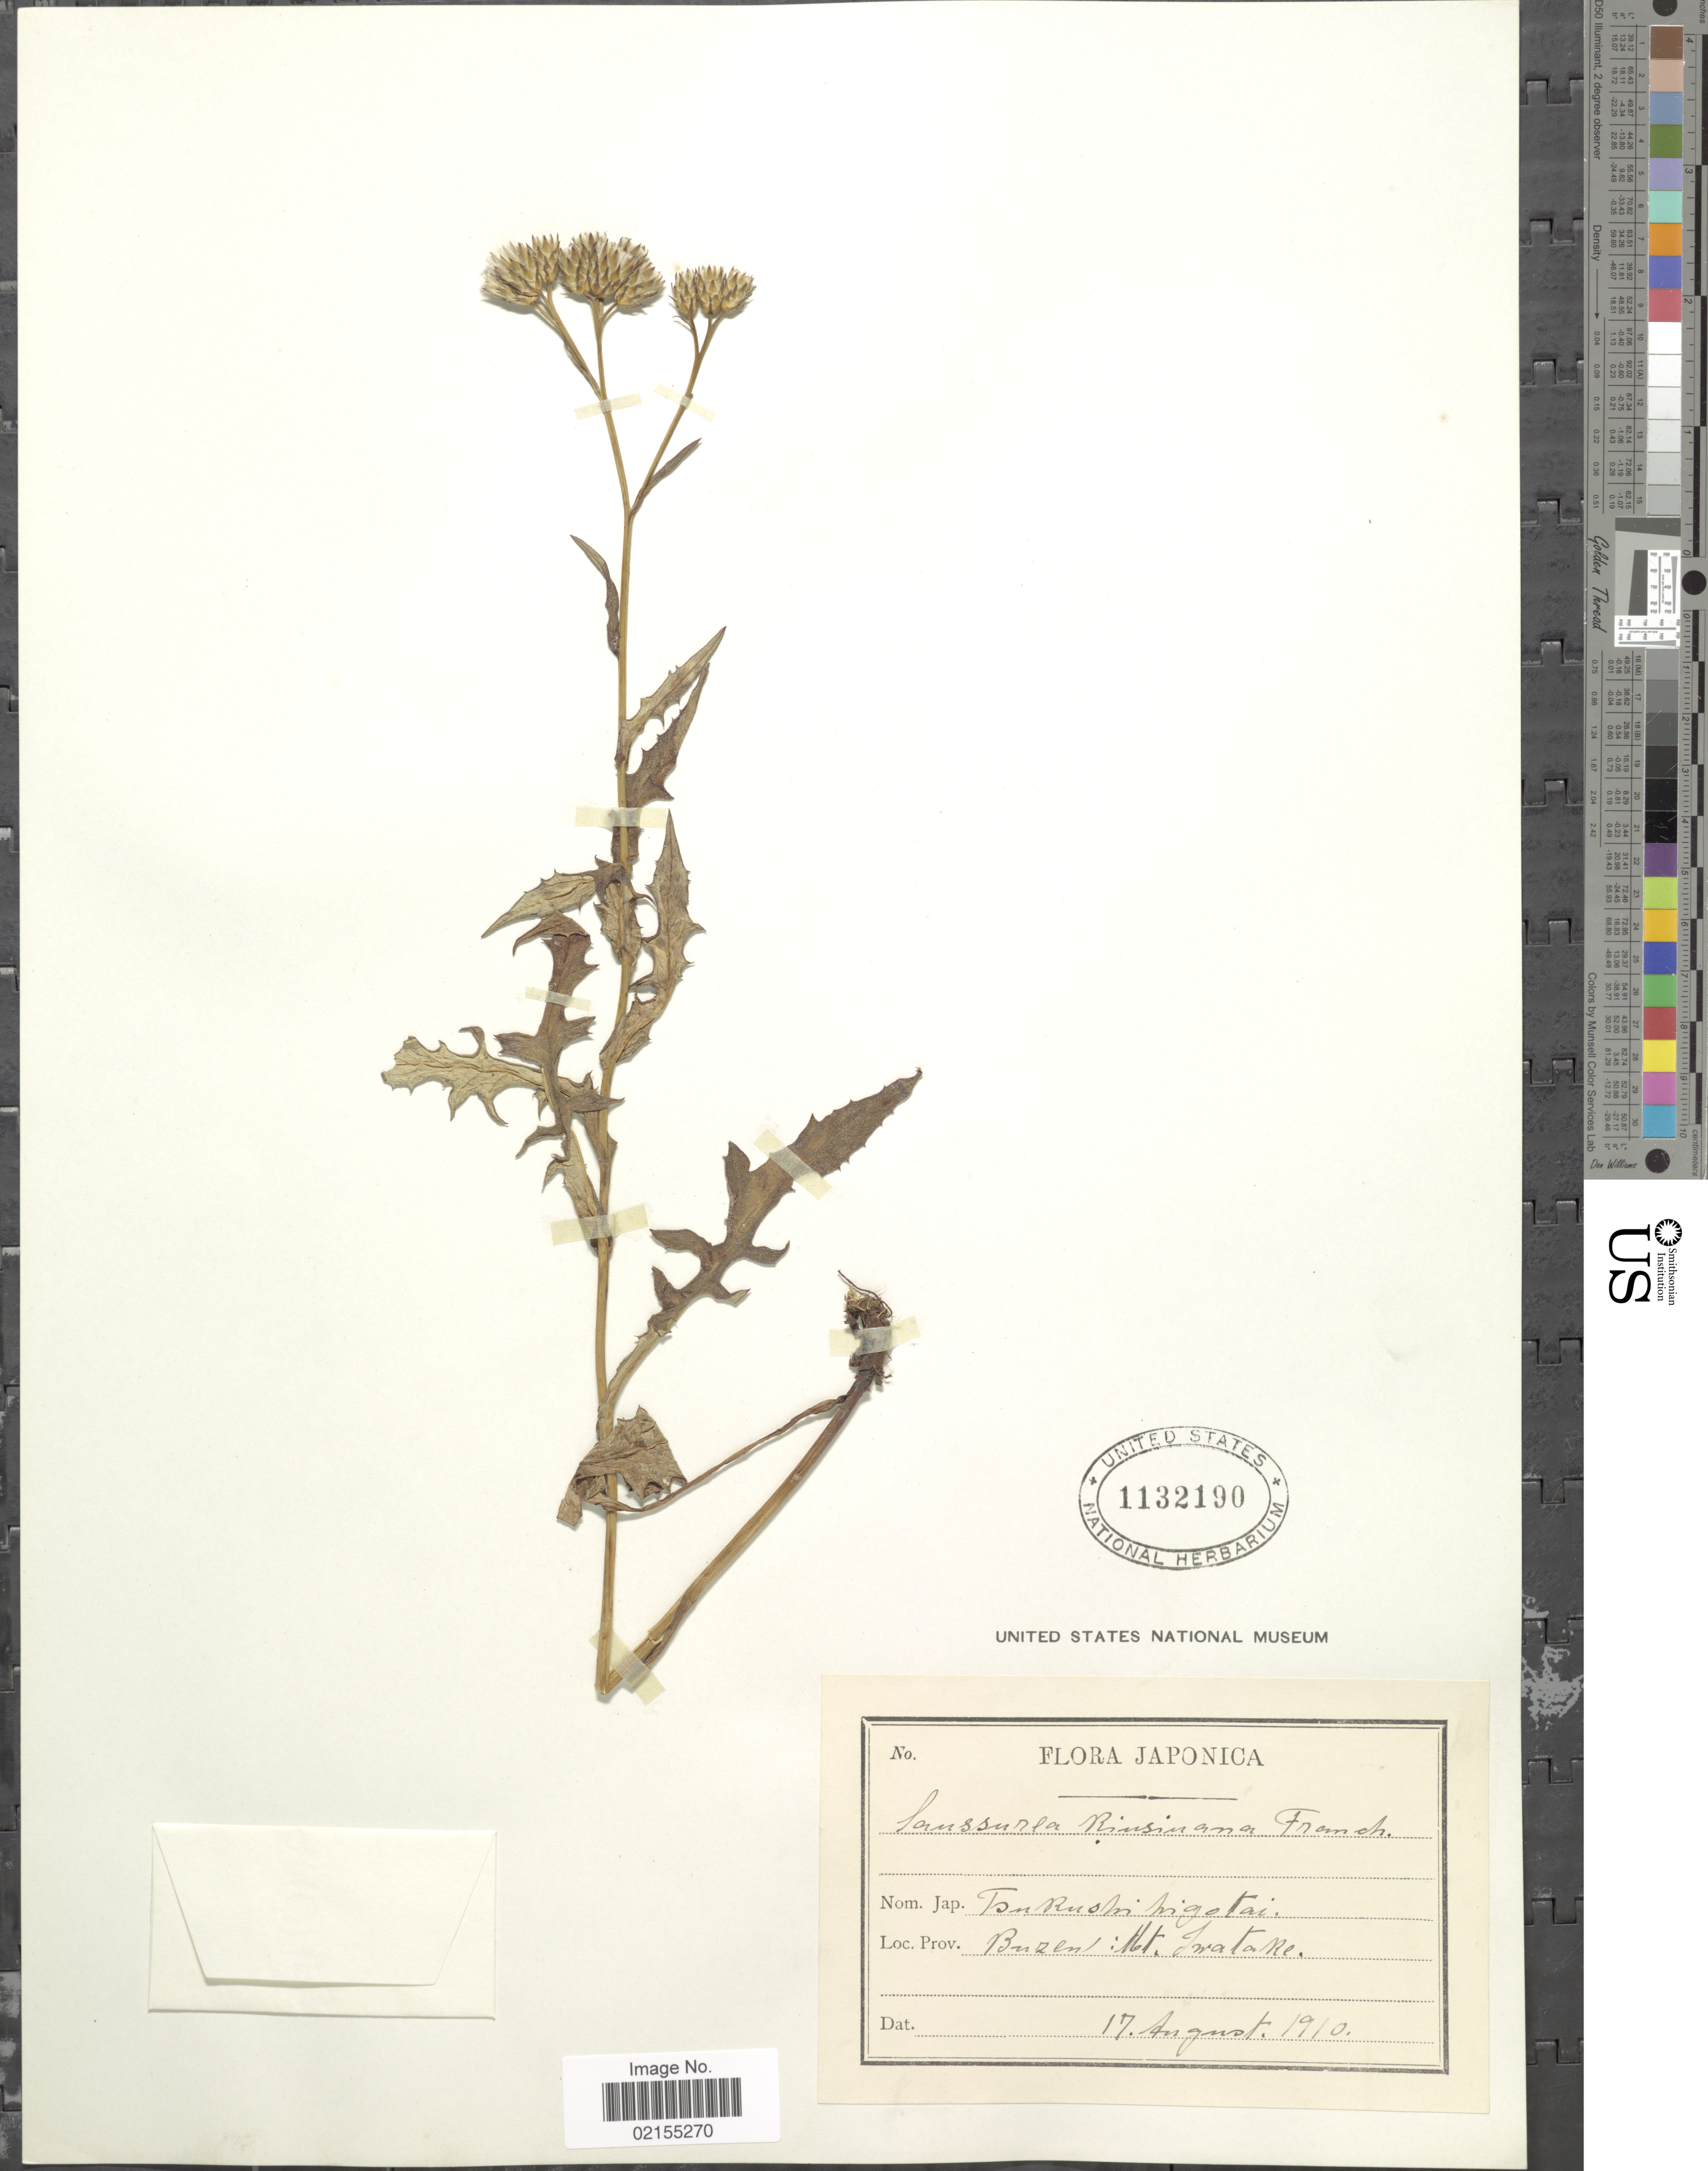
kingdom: Plantae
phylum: Tracheophyta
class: Magnoliopsida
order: Asterales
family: Asteraceae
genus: Saussurea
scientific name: Saussurea kiusiana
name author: Franch.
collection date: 1910-08-17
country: Japan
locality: Buzen, Mt. Iwatare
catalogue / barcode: US 1132190